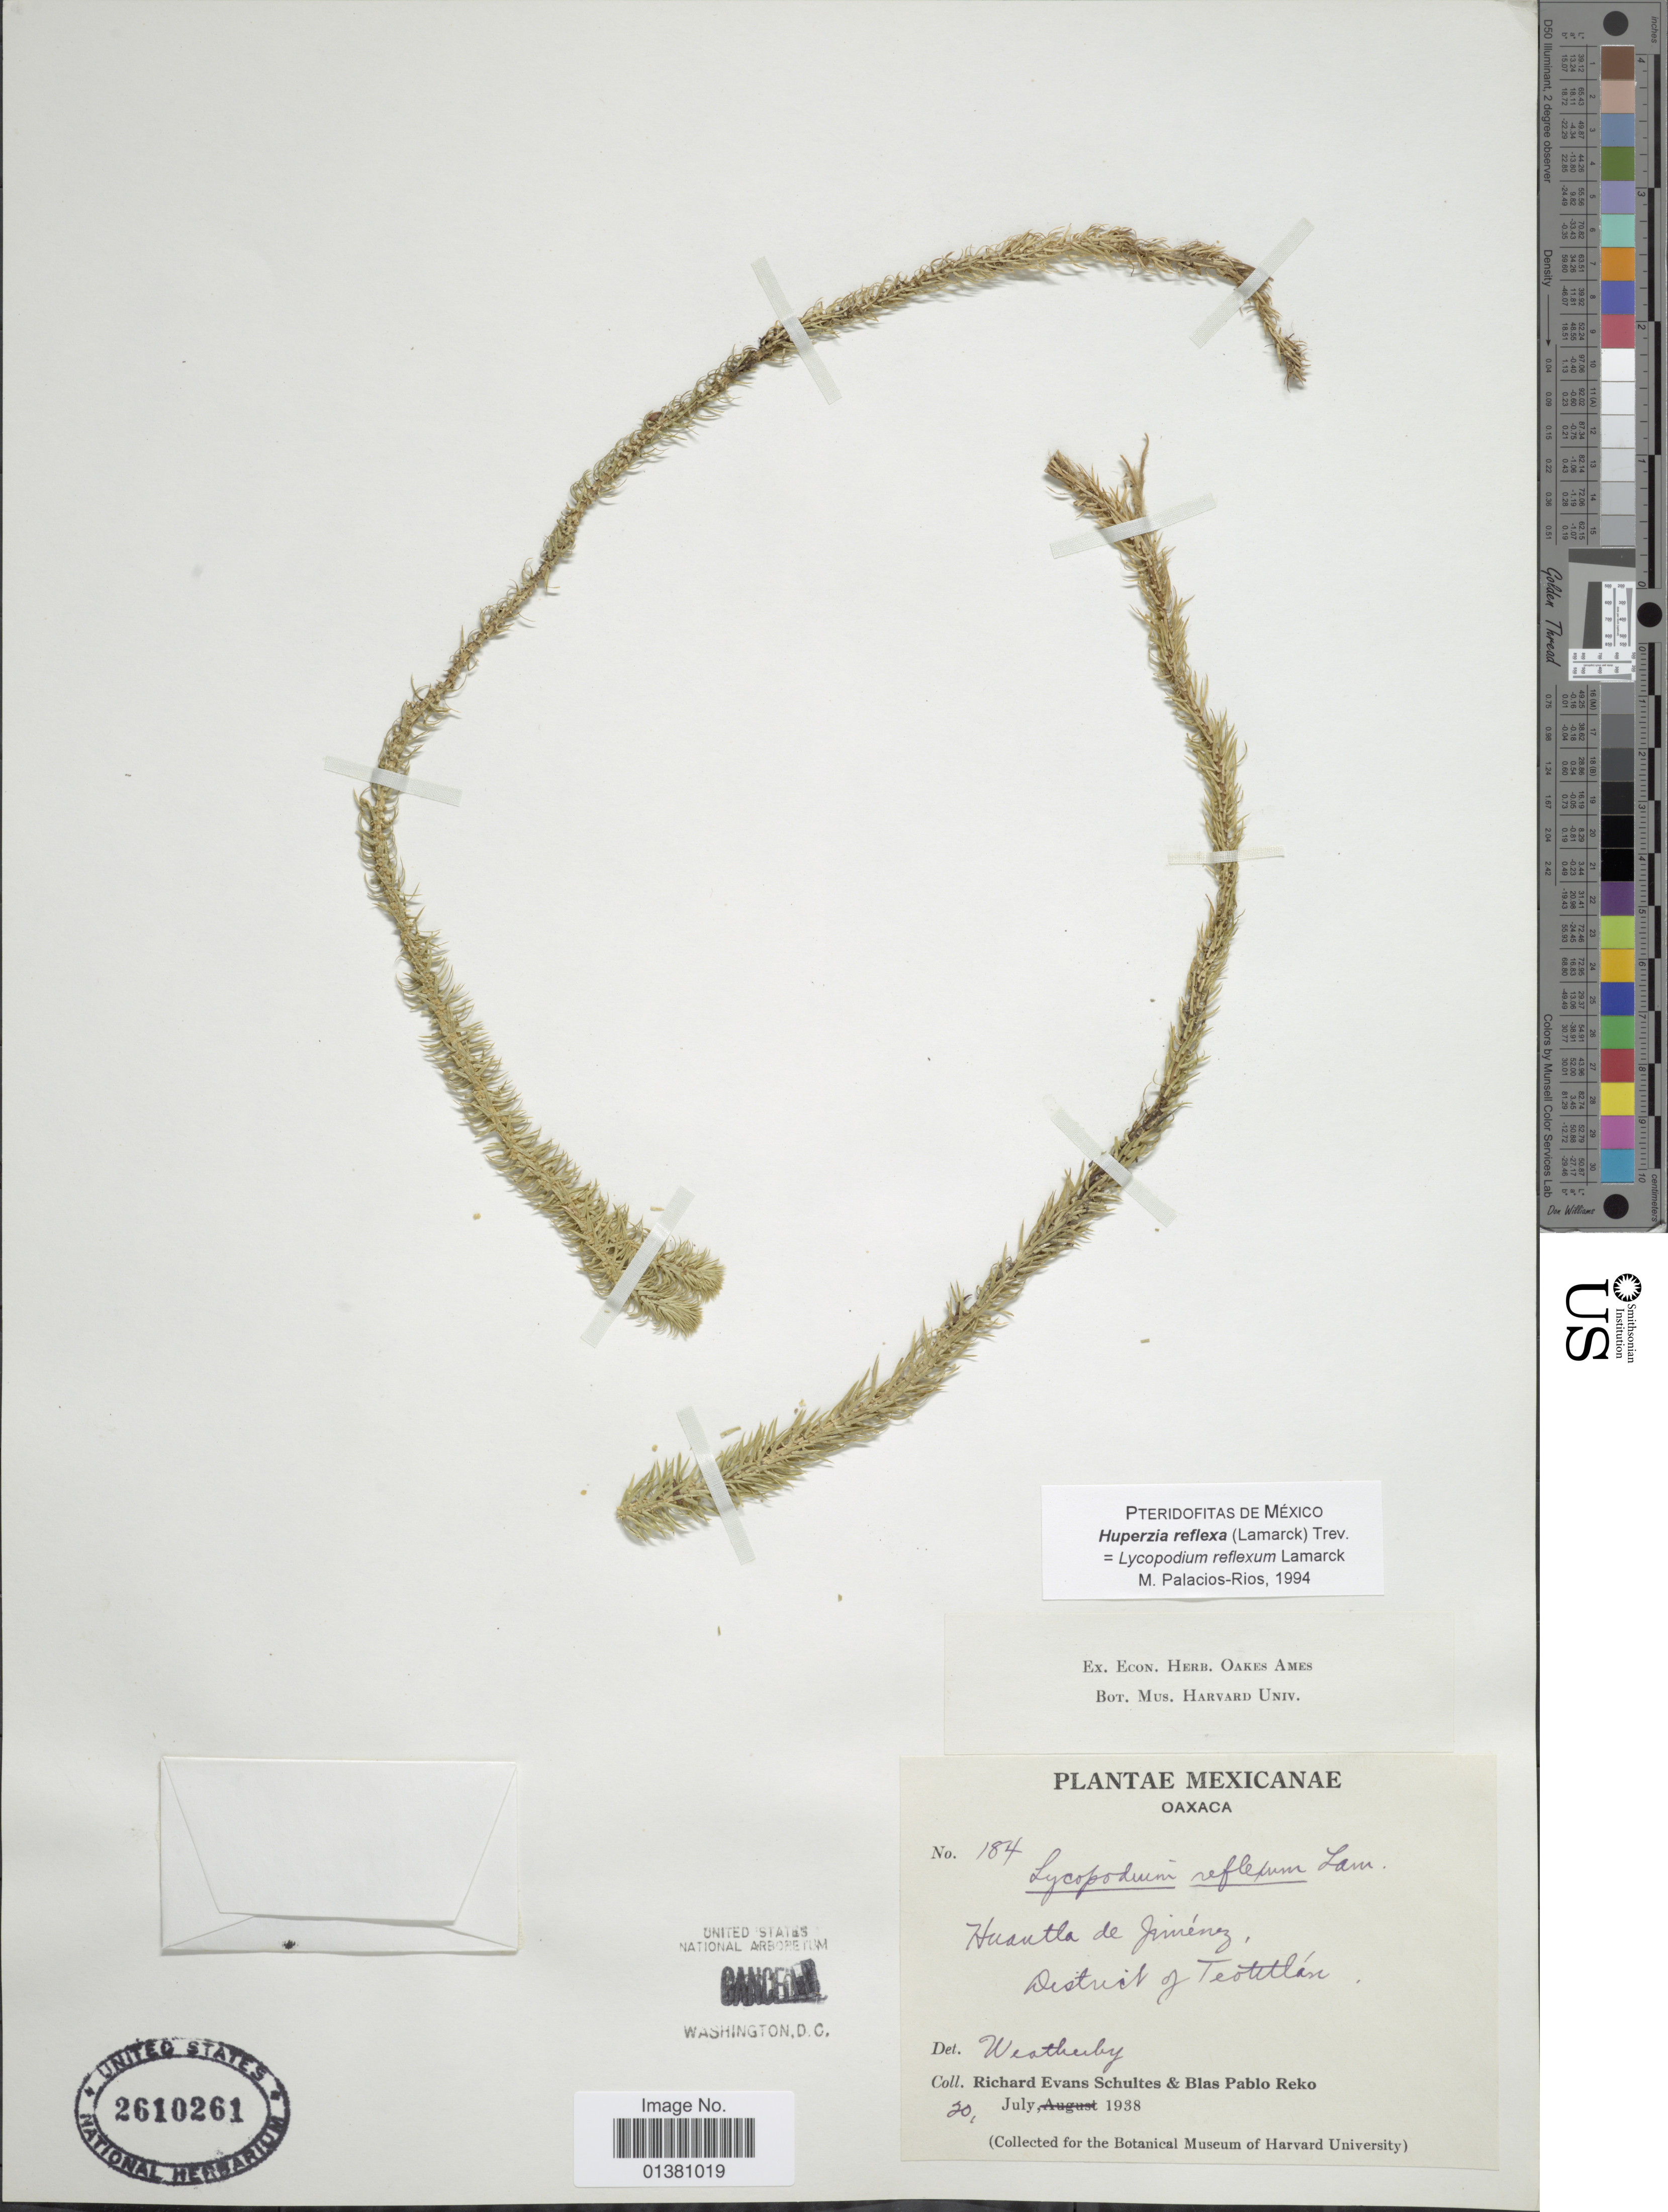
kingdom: Plantae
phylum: Tracheophyta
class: Lycopodiopsida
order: Lycopodiales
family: Lycopodiaceae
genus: Phlegmariurus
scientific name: Phlegmariurus reflexus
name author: (Lam.) B. Øllg.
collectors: R. E. Schultes & B. P. Reko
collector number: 184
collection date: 1938-07-20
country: Mexico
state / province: Oaxaca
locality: Huantla de Jiménez, District of Teotitlán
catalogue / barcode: US 2610261